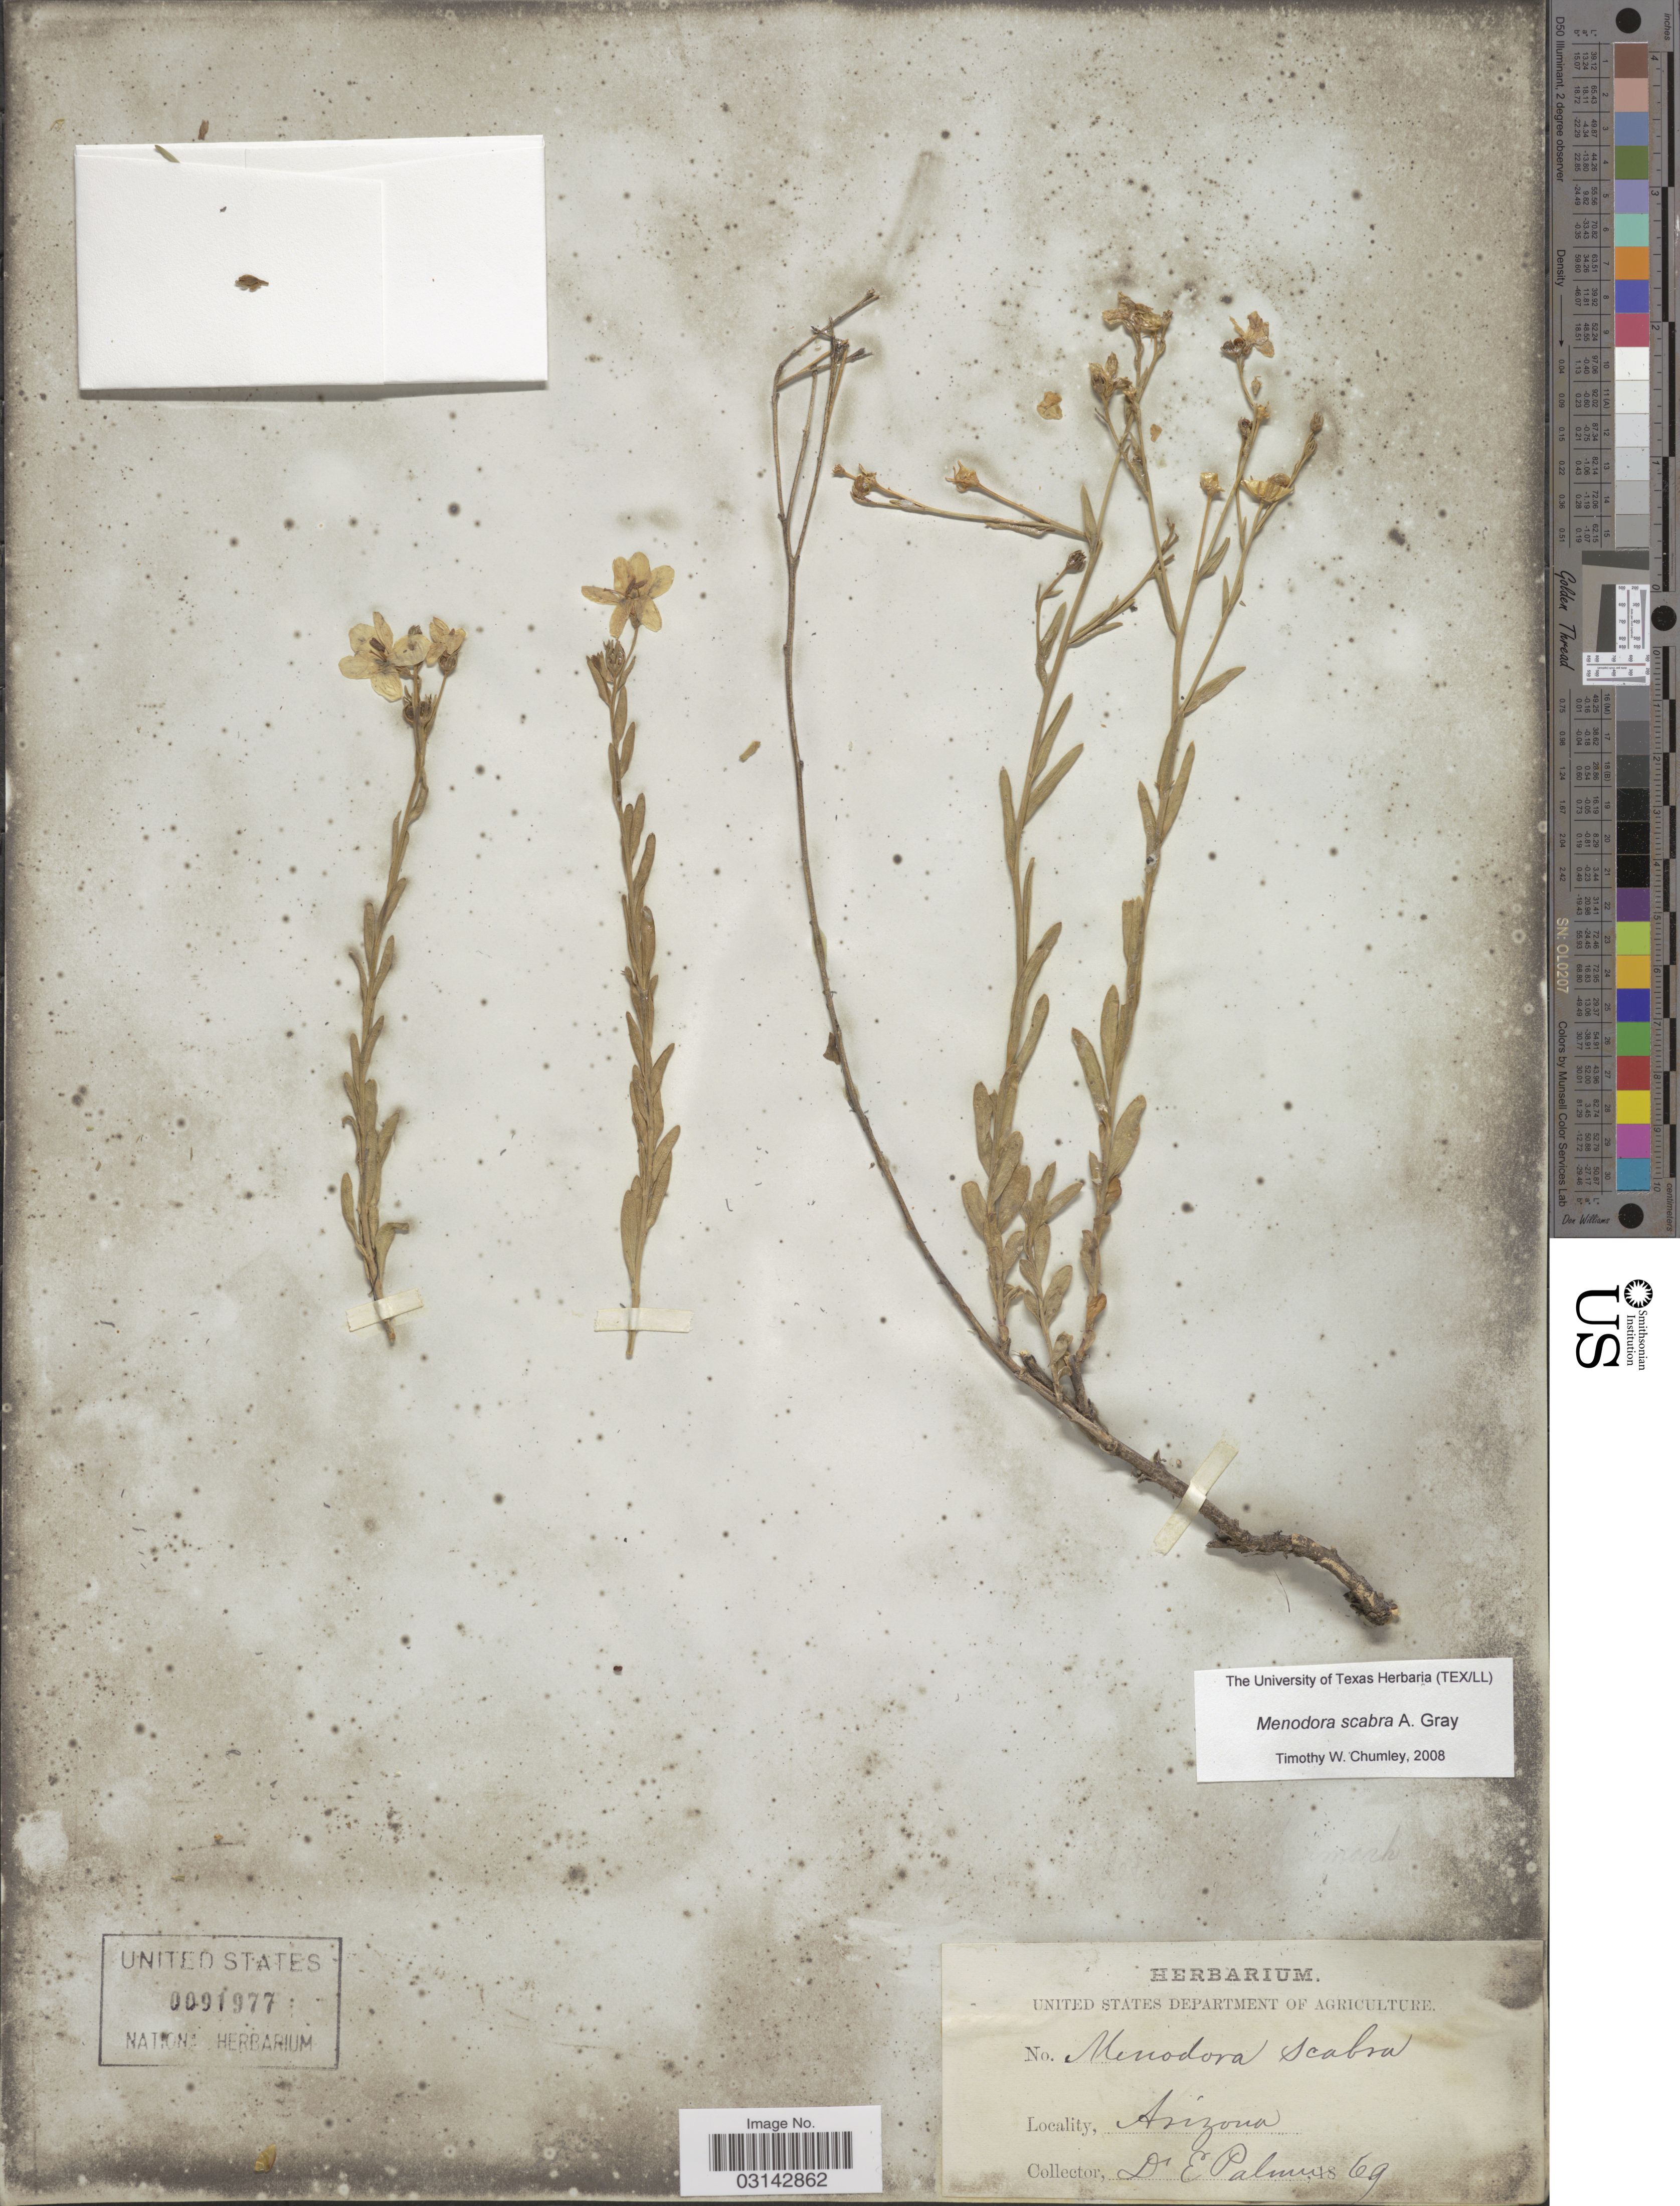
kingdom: Plantae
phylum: Tracheophyta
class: Magnoliopsida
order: Lamiales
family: Oleaceae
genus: Menodora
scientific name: Menodora scabra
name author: A. Gray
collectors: E. Palmer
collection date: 1869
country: United States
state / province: Arizona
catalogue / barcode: US 91977